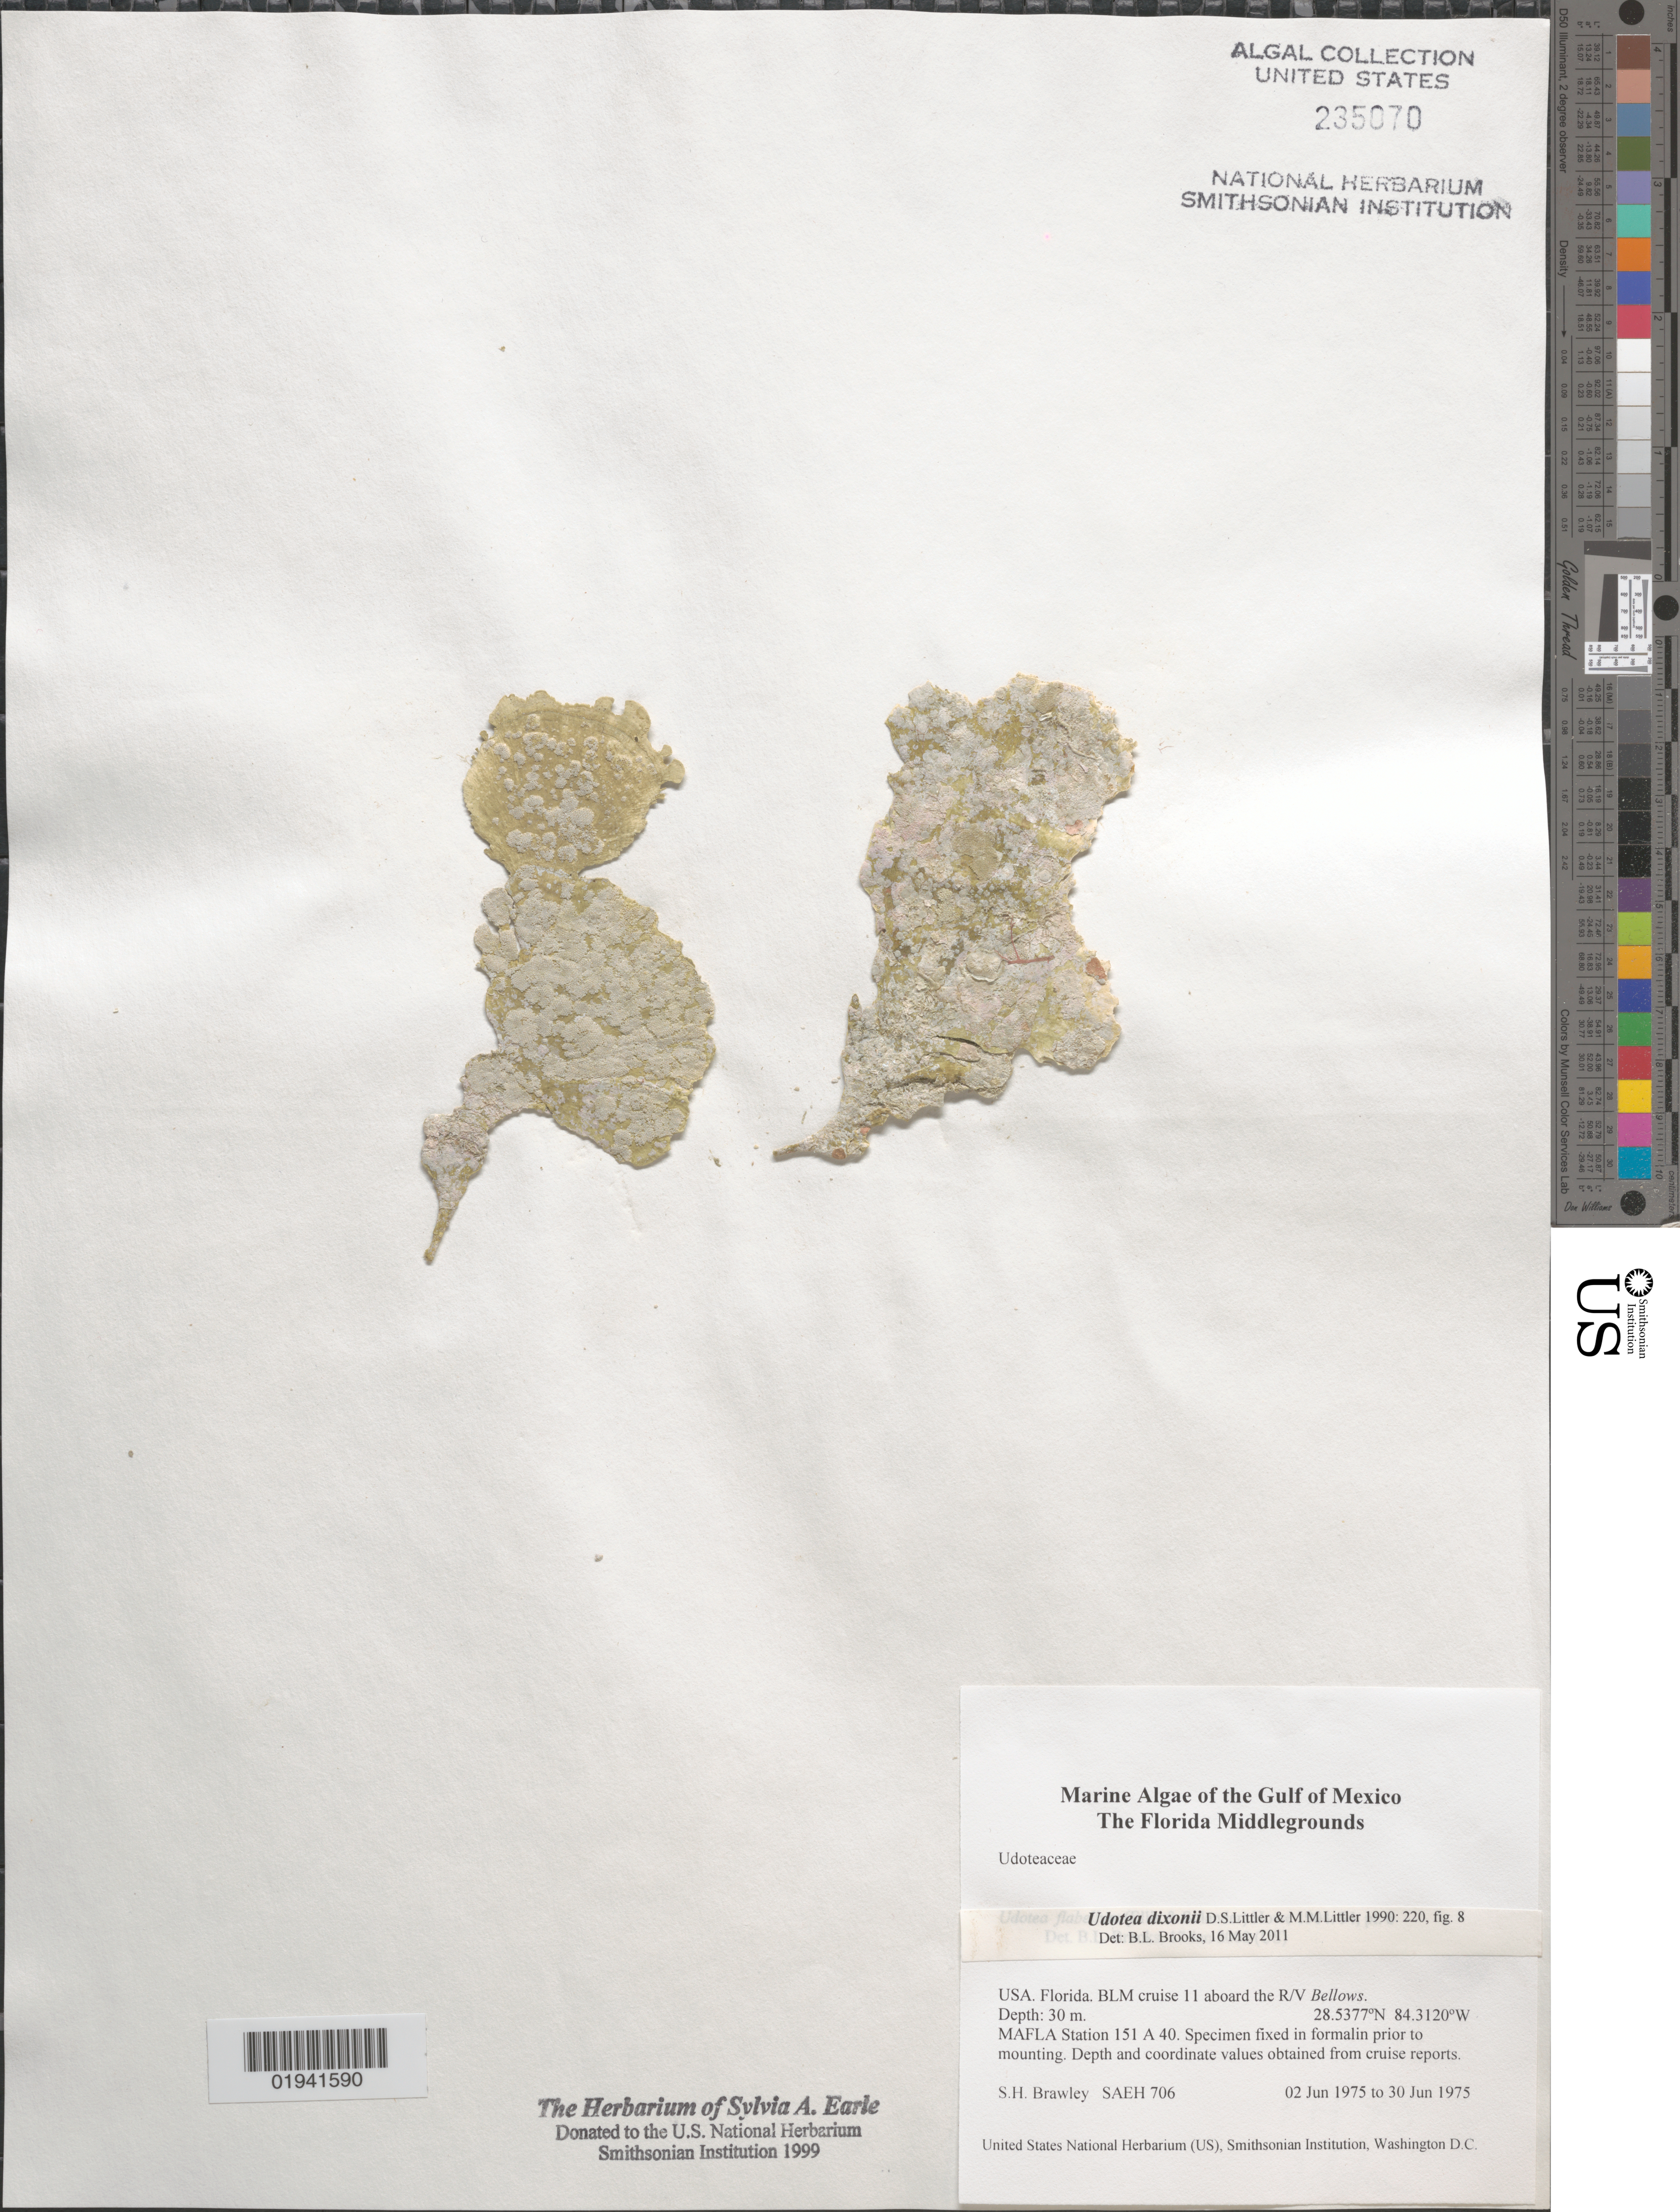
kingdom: Plantae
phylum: Chlorophyta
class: Ulvophyceae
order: Bryopsidales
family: Udoteaceae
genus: Udotea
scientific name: Udotea dixonii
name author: D.S. Littler & Littler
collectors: S. Brawley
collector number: SAEH706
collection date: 1975-06-02/1975-06-30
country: United States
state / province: Florida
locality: The Gulf of Mexico. The Florida Middlegrounds. BLM cruise 11 aboard the R/V Bellows. MAFLA Station 151 A 40.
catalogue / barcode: US 235070